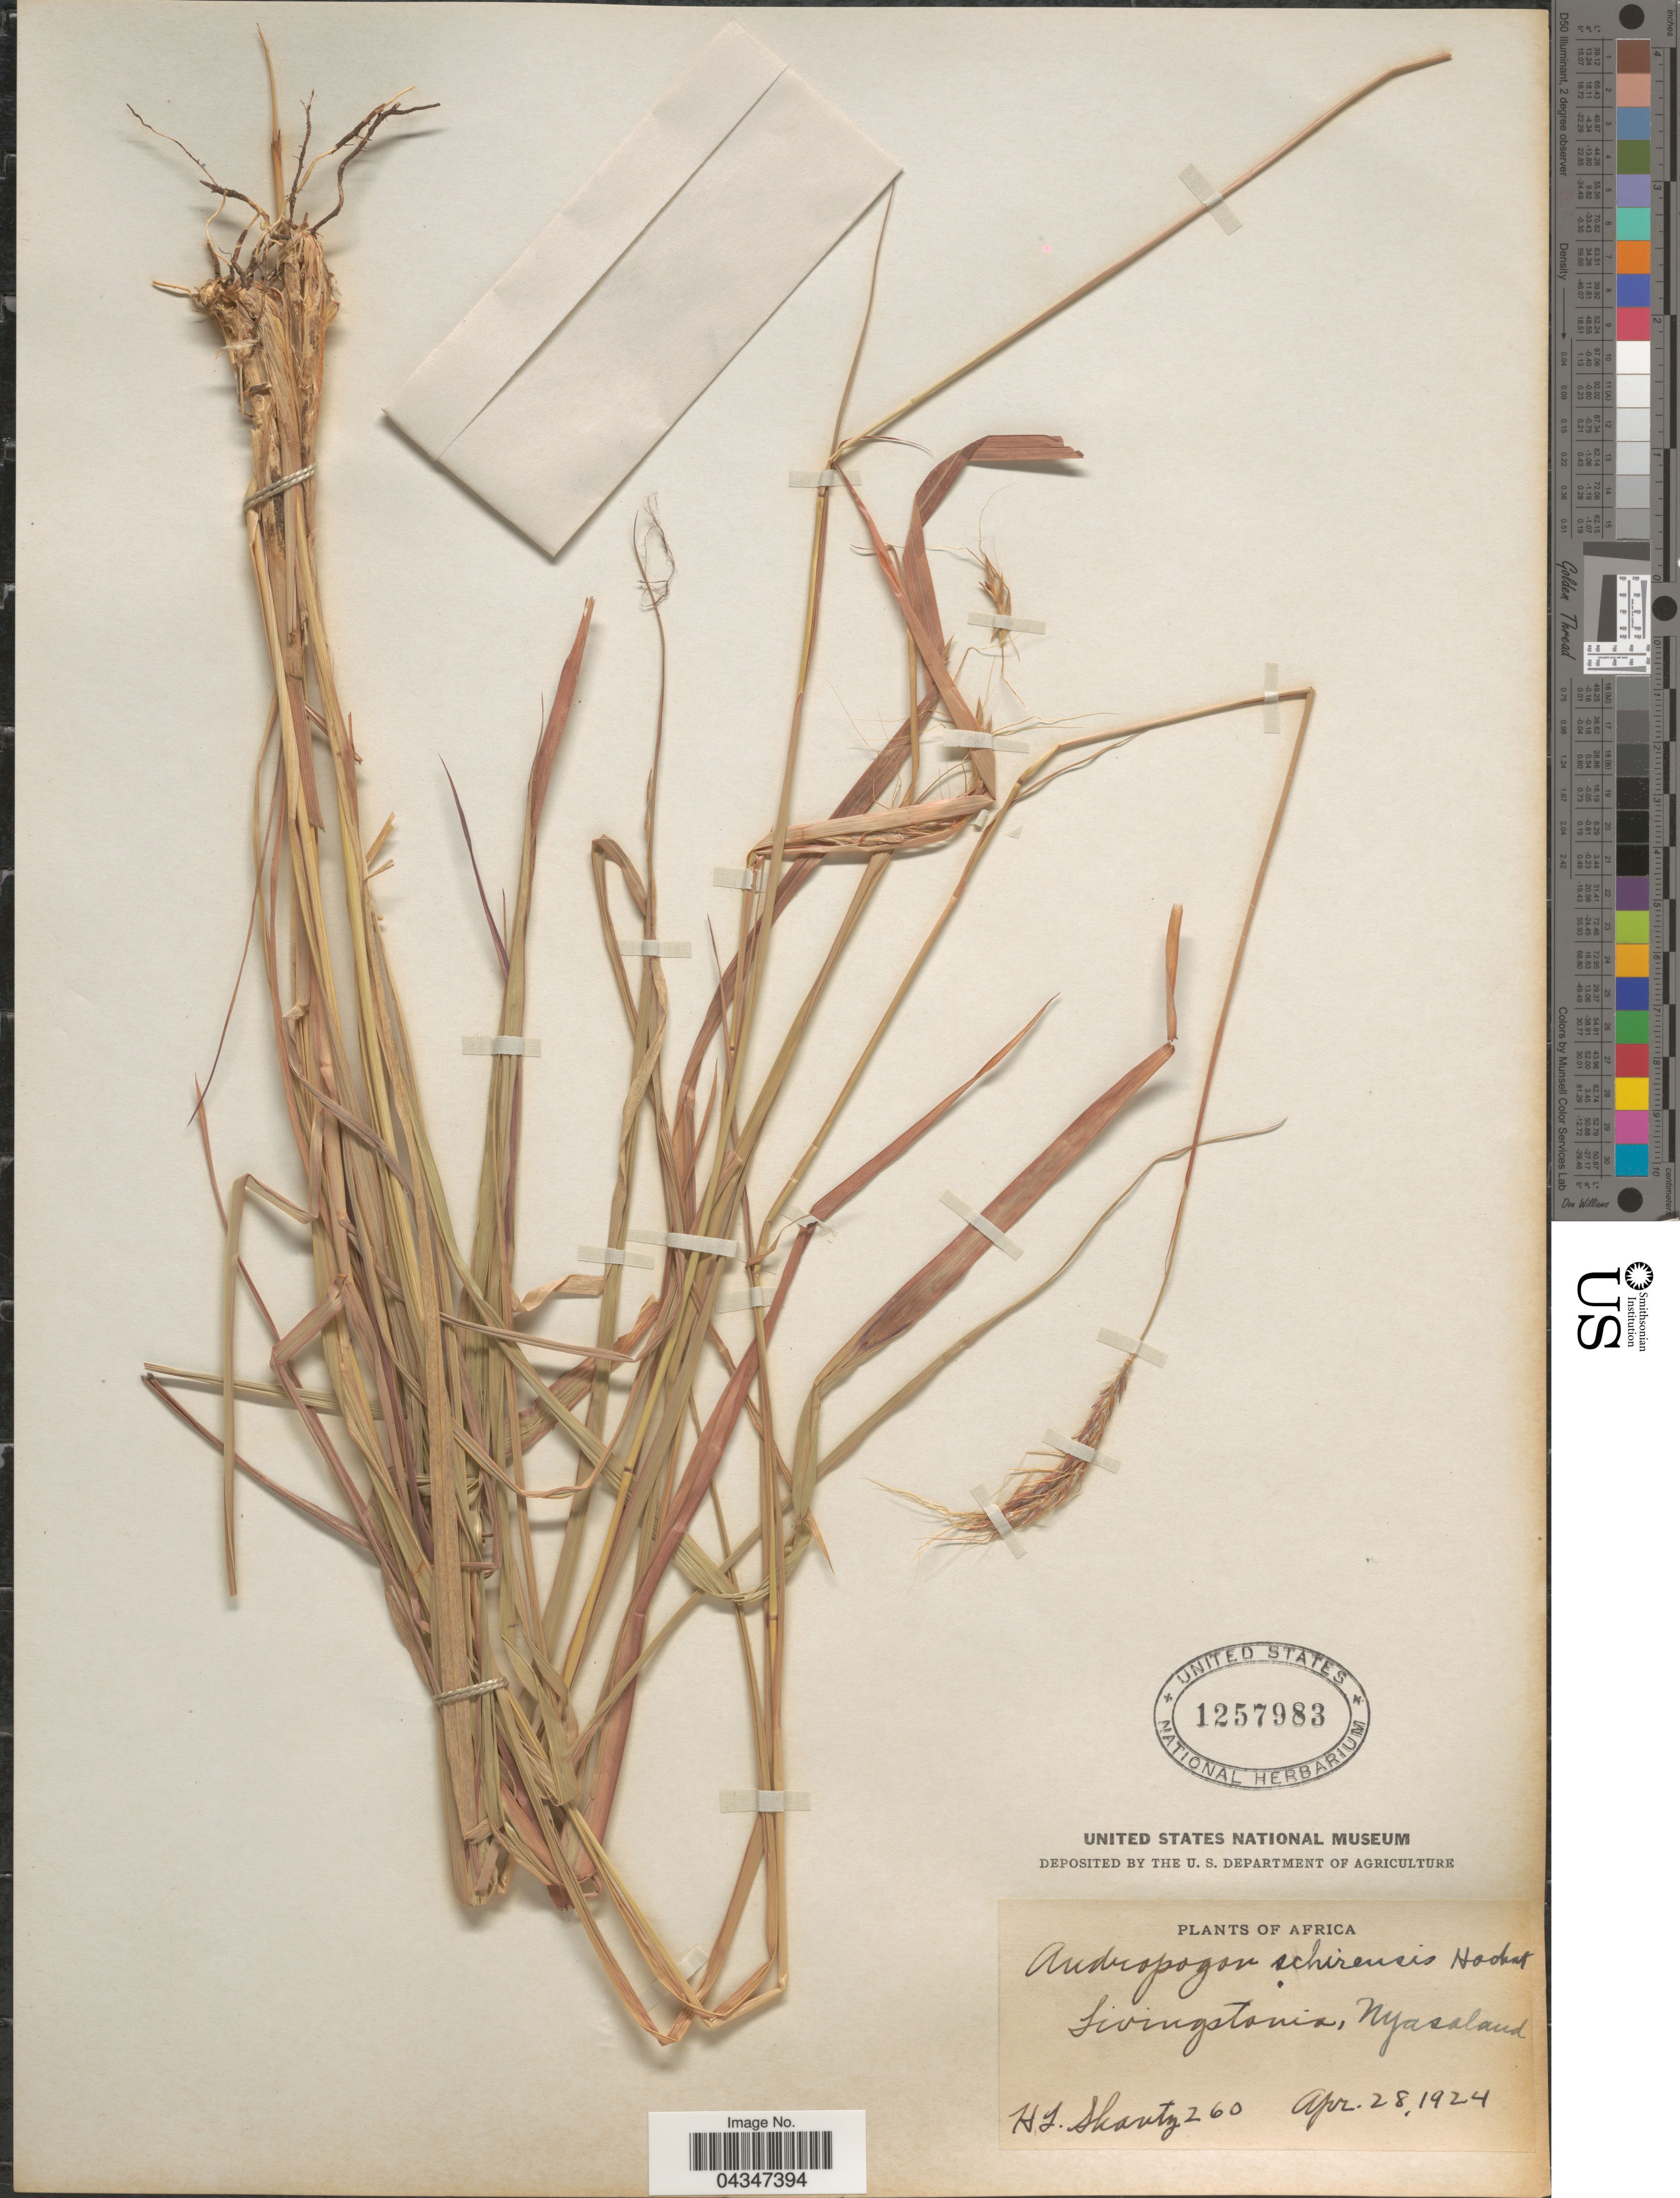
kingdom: Plantae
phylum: Tracheophyta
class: Liliopsida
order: Poales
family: Poaceae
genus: Andropogon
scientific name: Andropogon schirensis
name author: Hochst. ex A. Rich.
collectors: H. Shantz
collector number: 260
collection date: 1924-04-28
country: Malawi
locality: Livingstone, Nyasaland.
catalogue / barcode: US 1257983